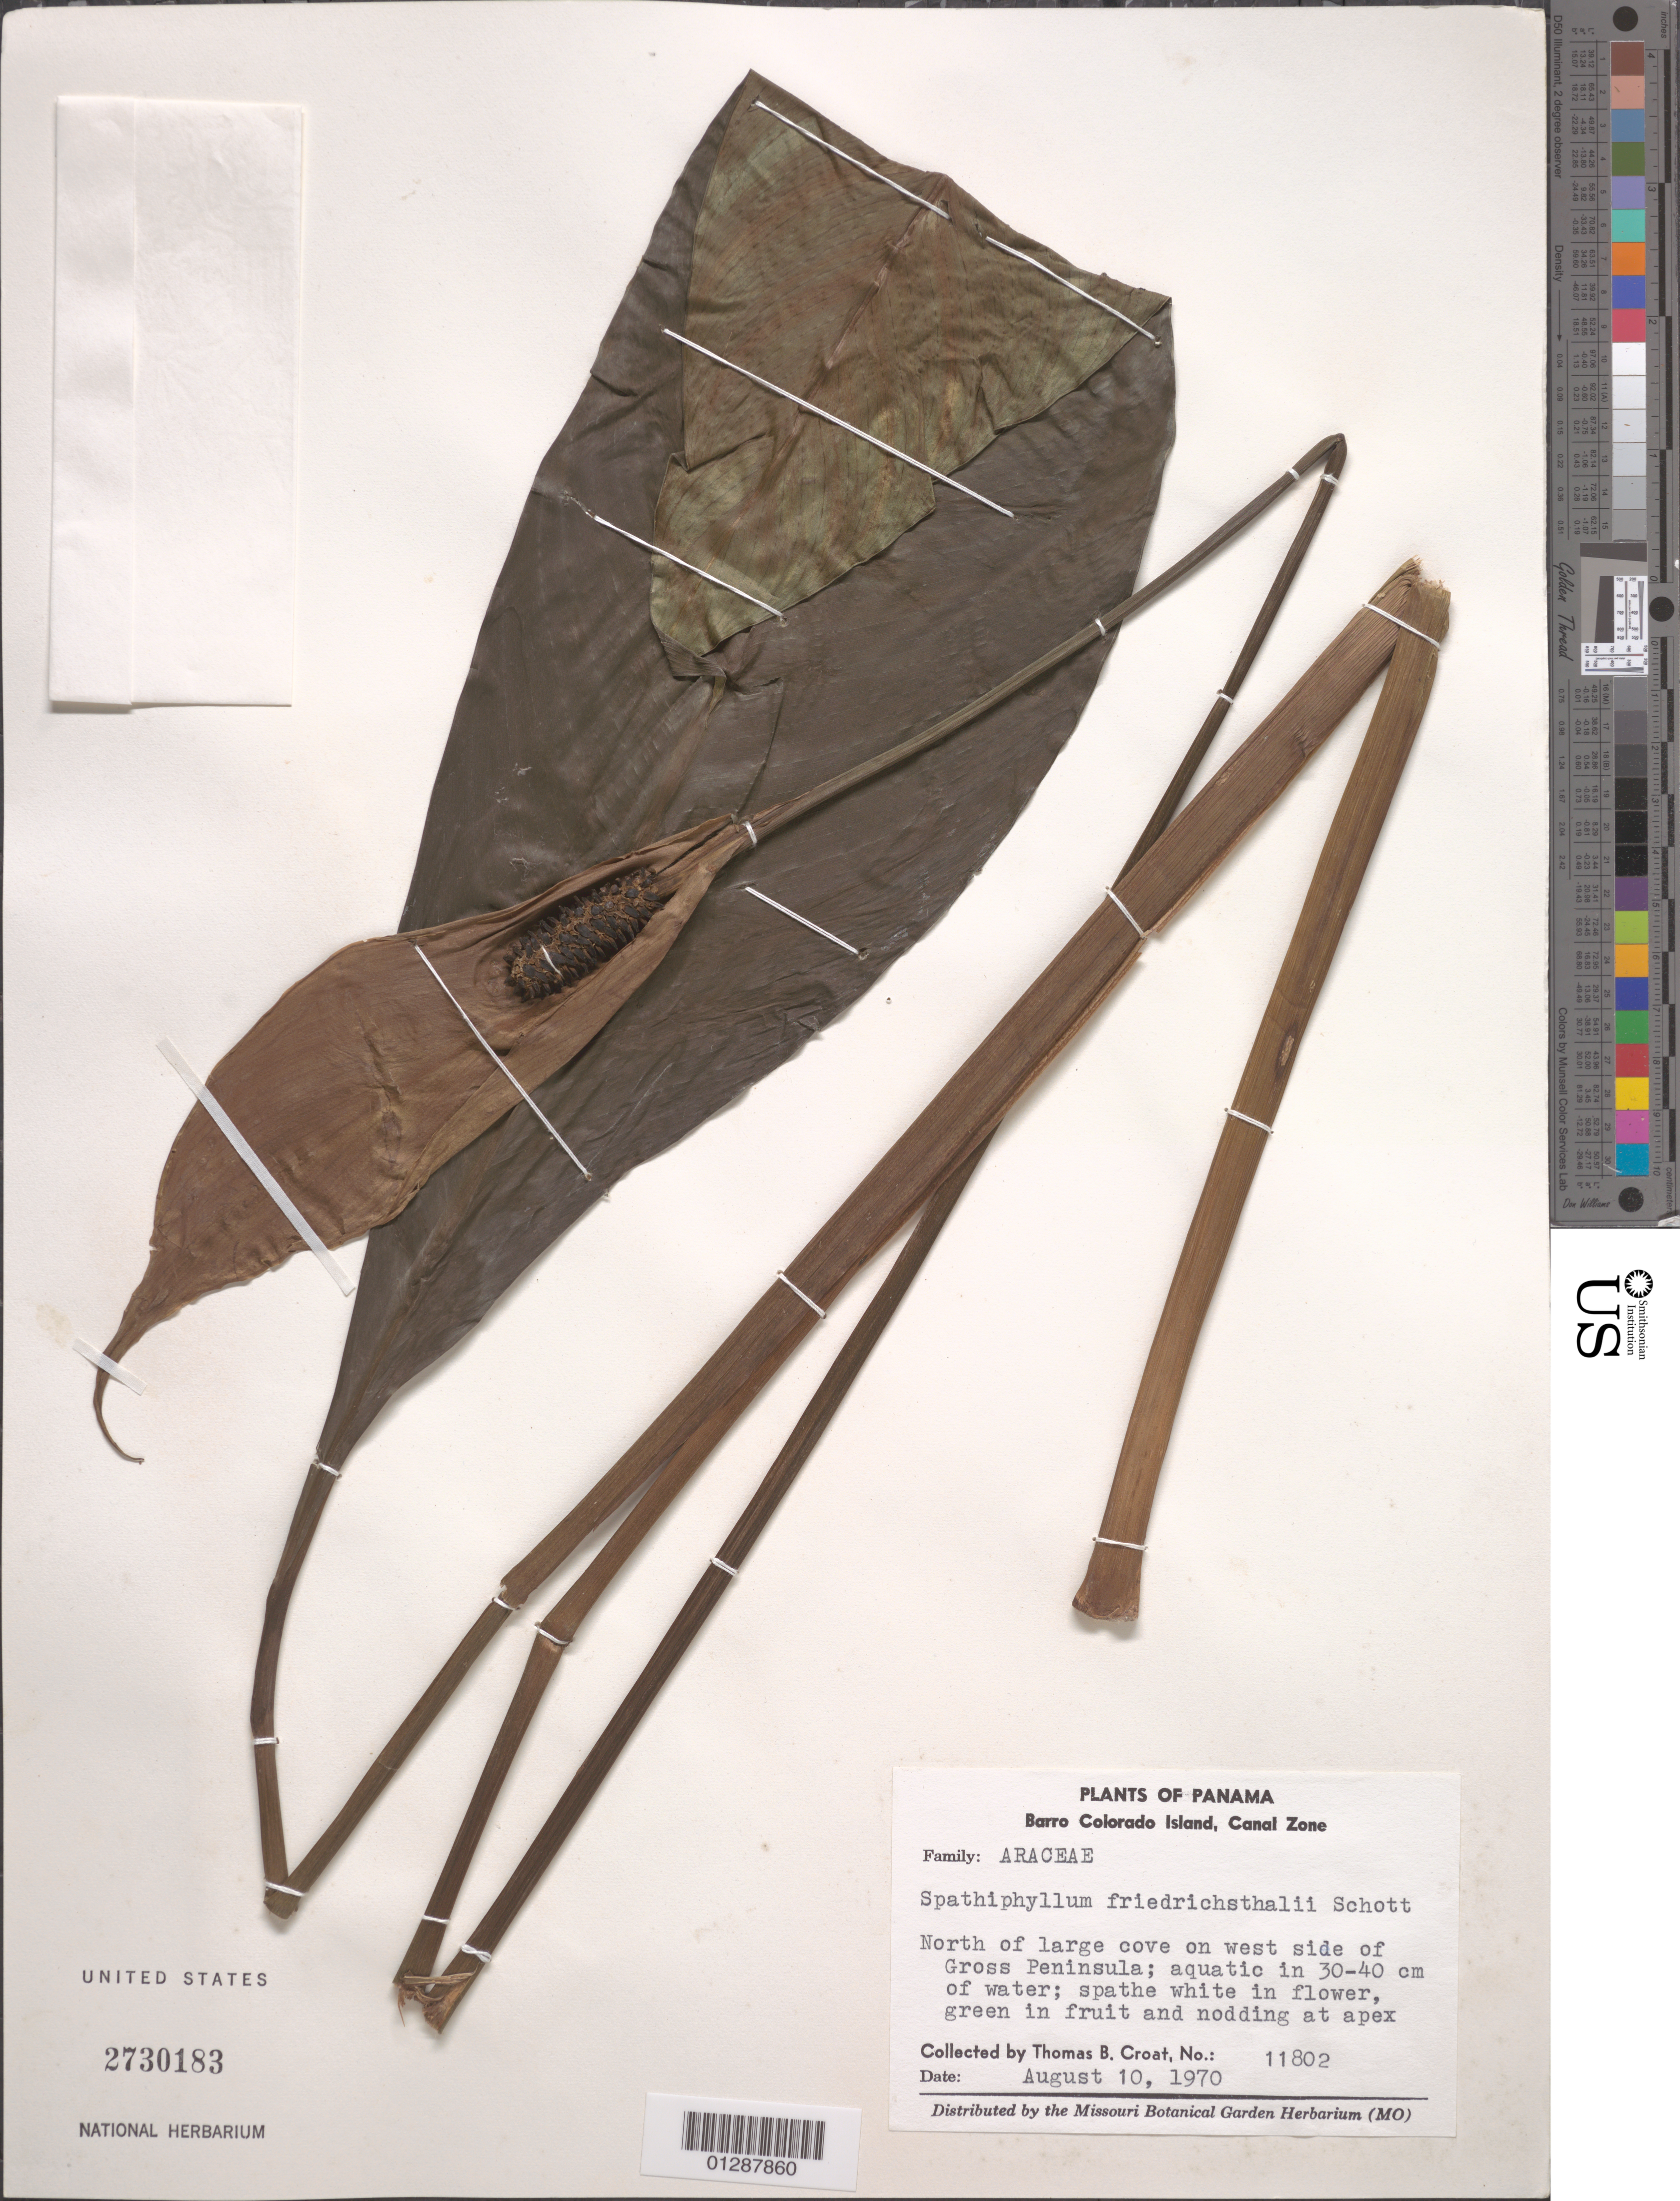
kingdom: Plantae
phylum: Tracheophyta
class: Liliopsida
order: Alismatales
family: Araceae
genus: Spathiphyllum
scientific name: Spathiphyllum friedrichsthalii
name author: Schott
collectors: T. B. Croat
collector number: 11802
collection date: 1970-08-10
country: Panama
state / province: Panamá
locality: Barro Colorado Island, Canal Zone. North of large cove on west side of Gross peninsula.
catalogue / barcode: US 2730183